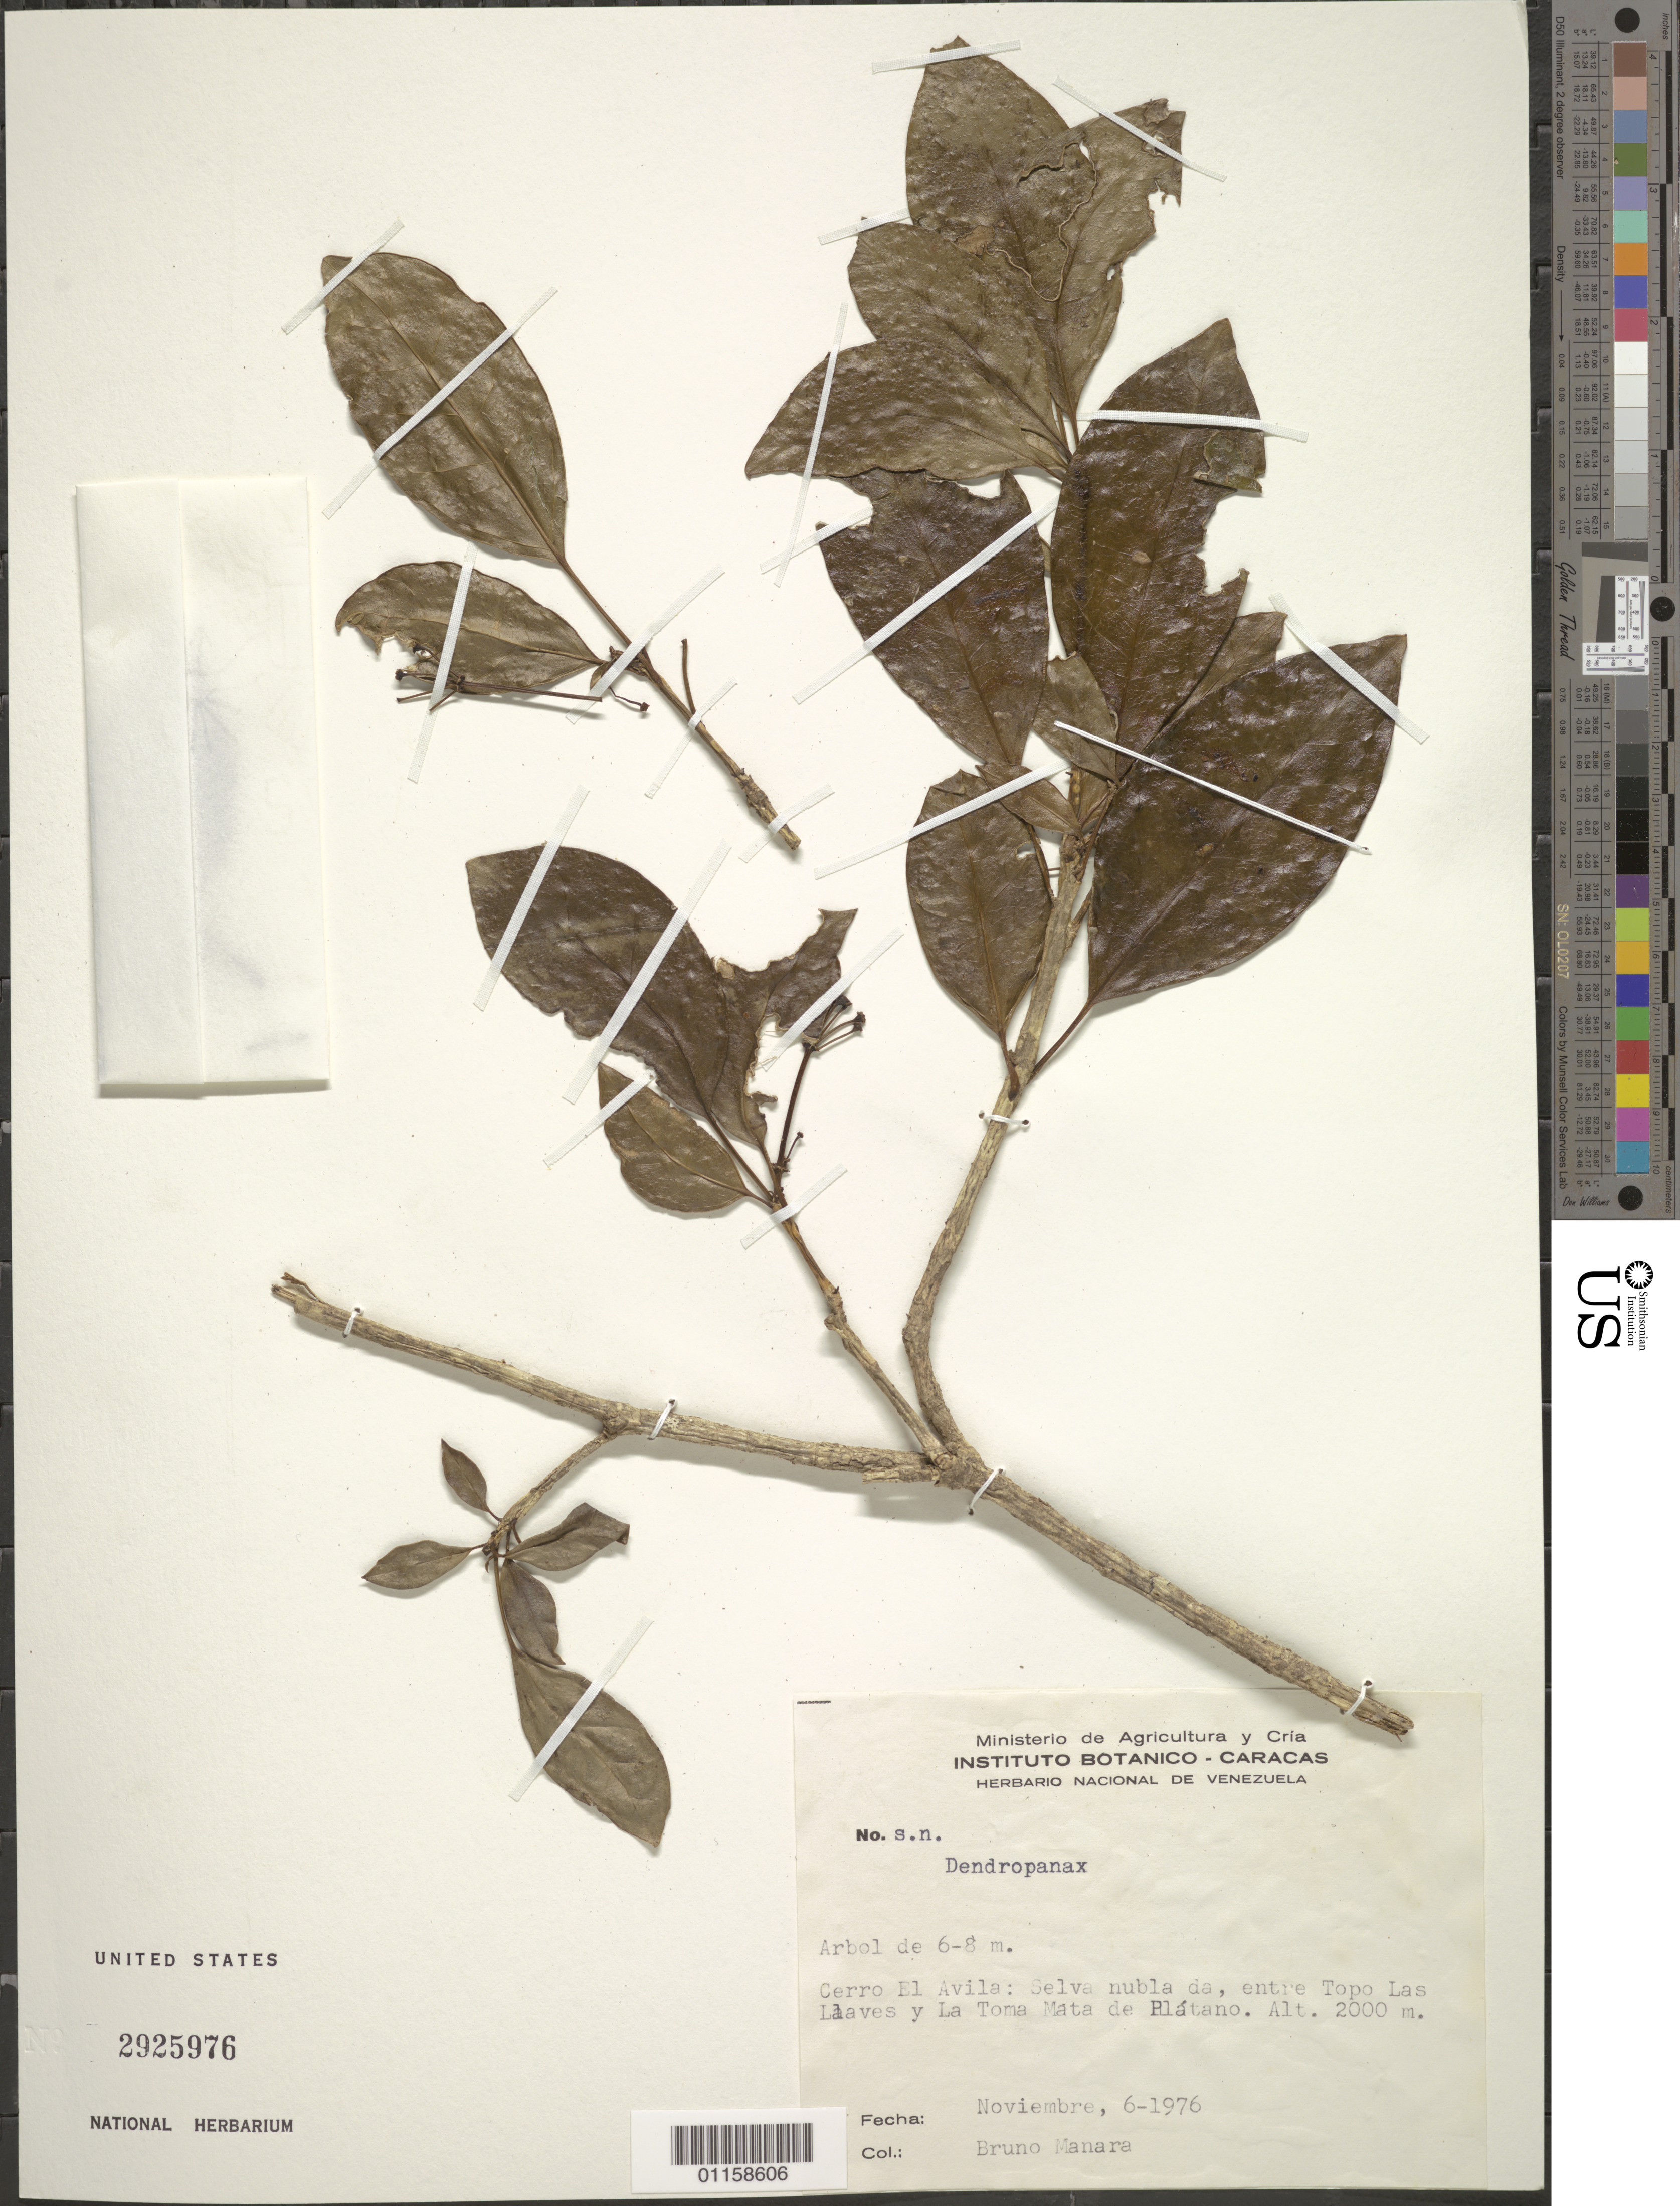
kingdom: Plantae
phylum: Tracheophyta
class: Magnoliopsida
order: Apiales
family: Araliaceae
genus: Dendropanax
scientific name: Dendropanax sp.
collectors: B. Manara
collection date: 1976-11-06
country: Venezuela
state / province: Miranda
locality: Cerro El Avila.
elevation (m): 2000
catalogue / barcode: US 2925976